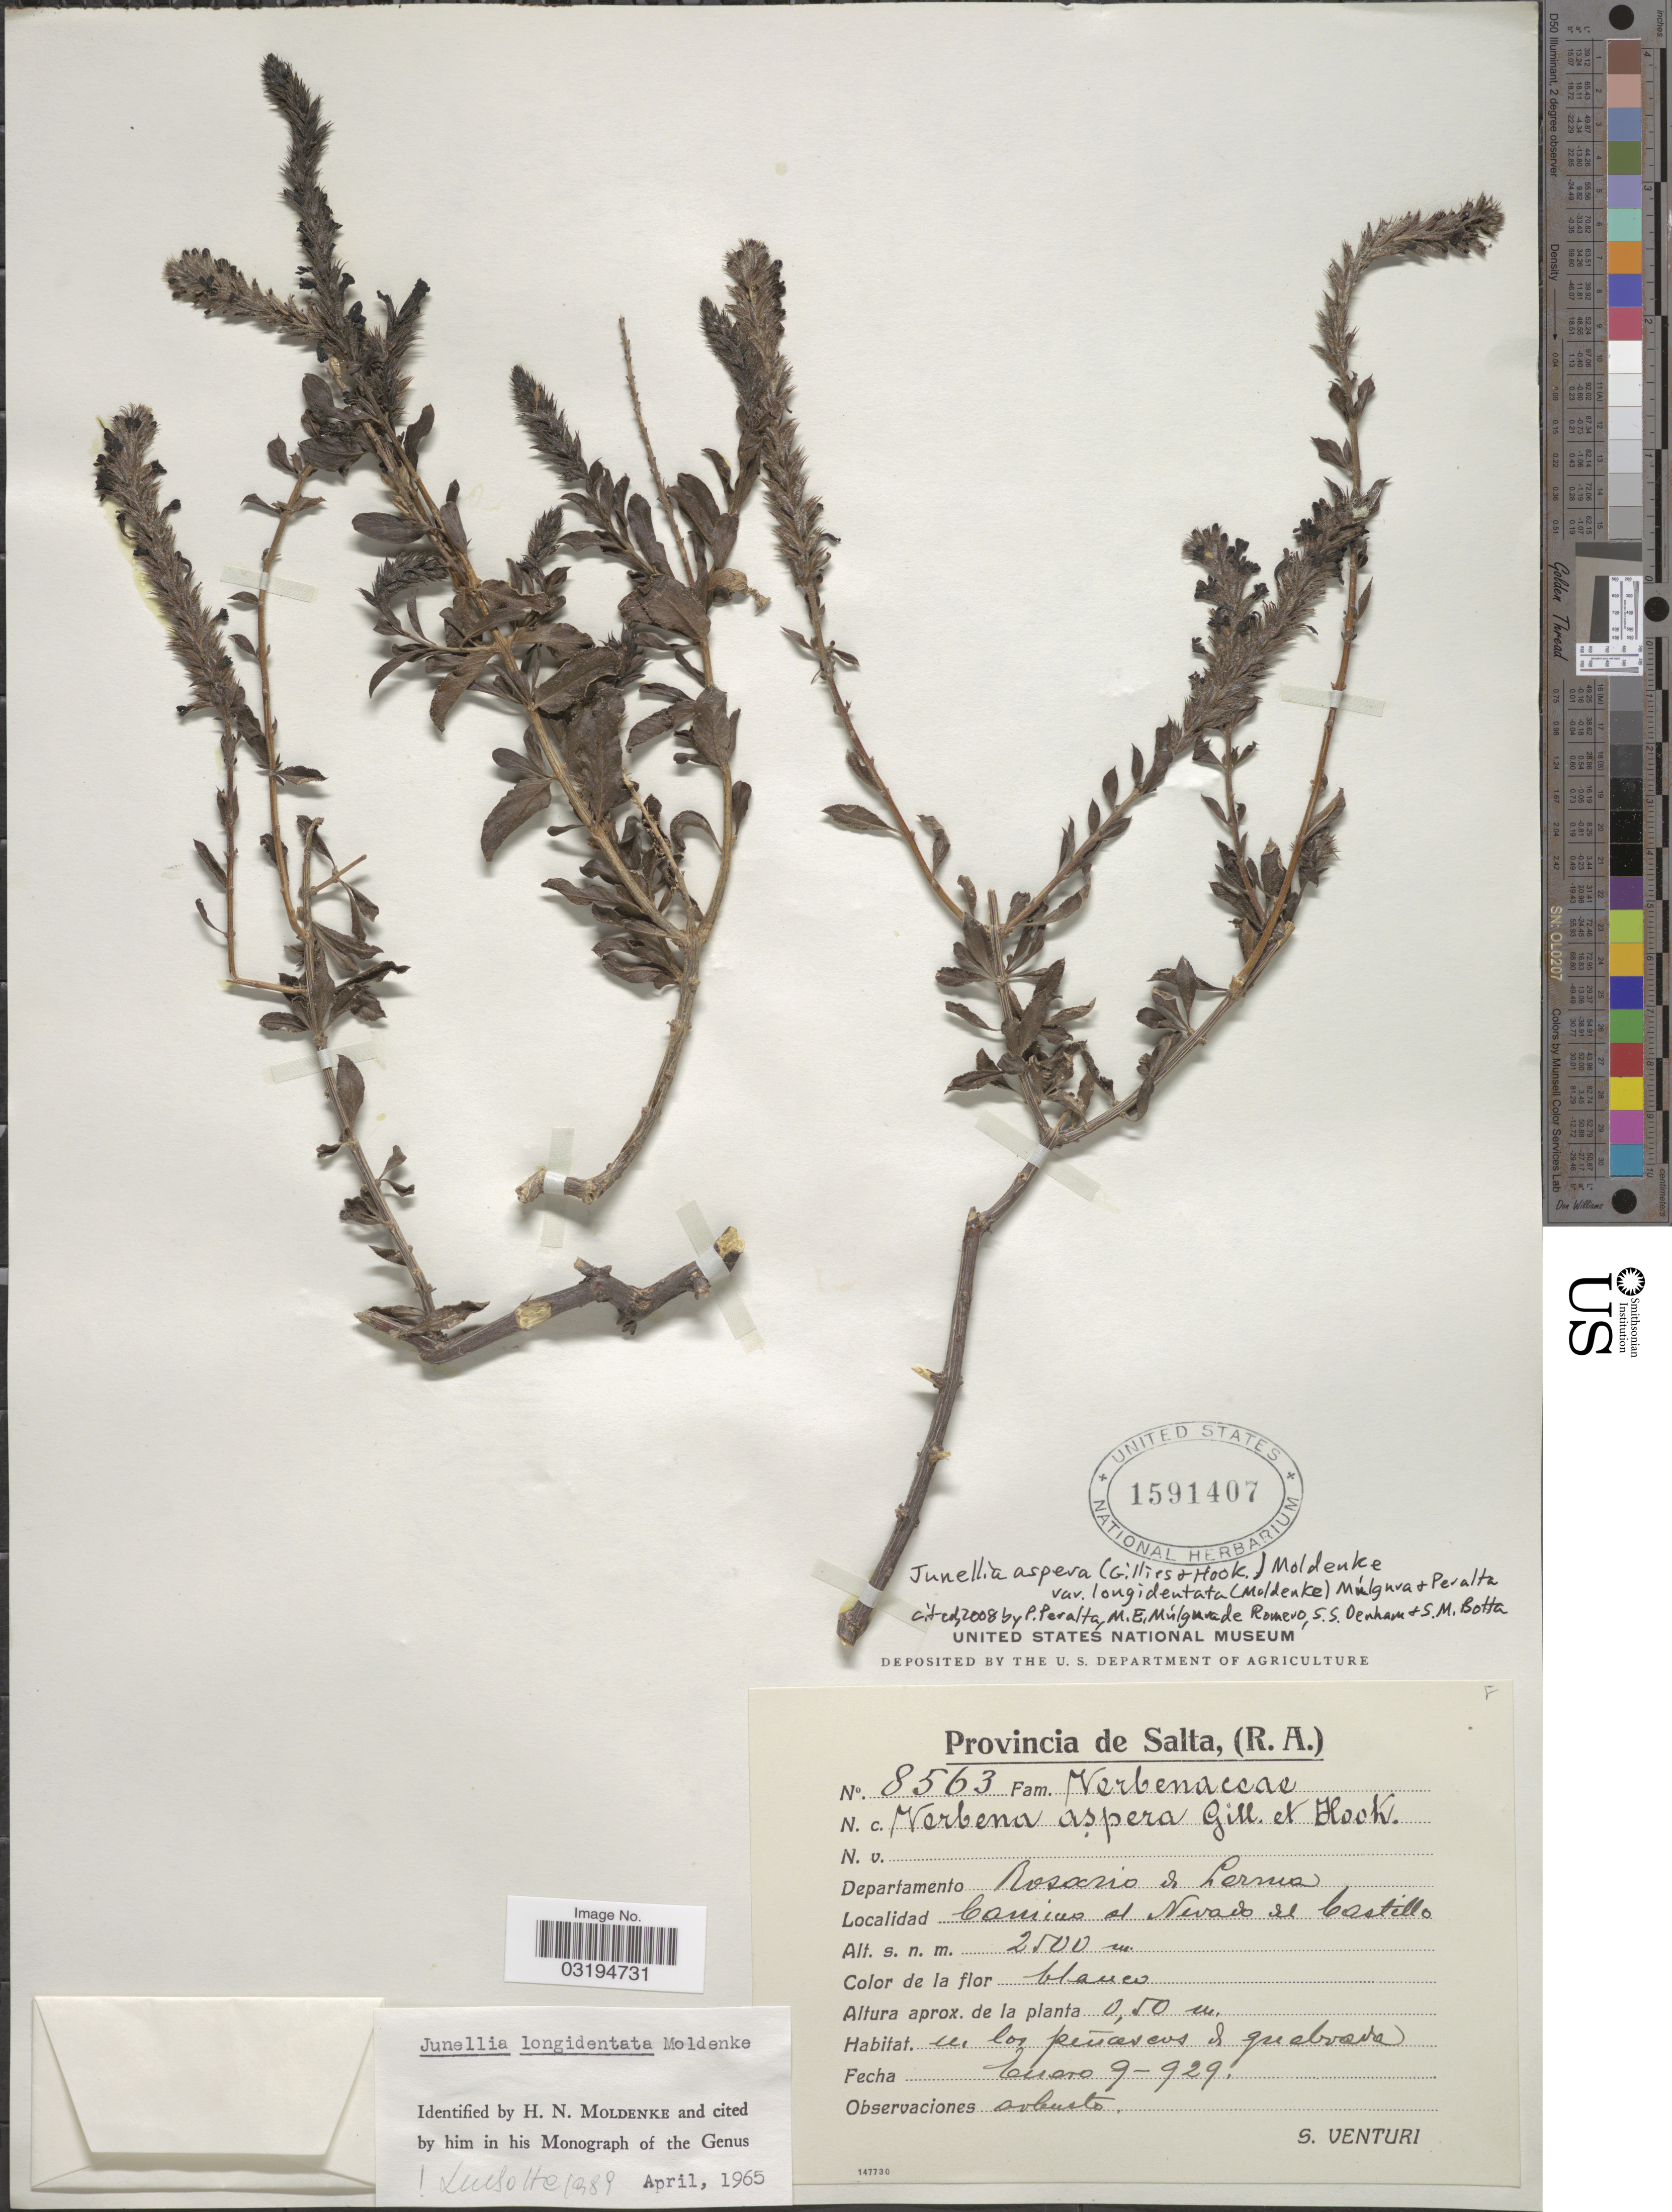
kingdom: Plantae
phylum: Tracheophyta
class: Magnoliopsida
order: Lamiales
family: Verbenaceae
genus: Junellia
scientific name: Junellia aspera var. longidentata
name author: (Moldenke) Mulgura & P. Peralta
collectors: S. Venturi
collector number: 8563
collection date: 1929-01-09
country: Argentina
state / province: Salta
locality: Departamento Rosario de Lerma. Camino al Nevado del Castillo.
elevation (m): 2500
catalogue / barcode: US 1591407